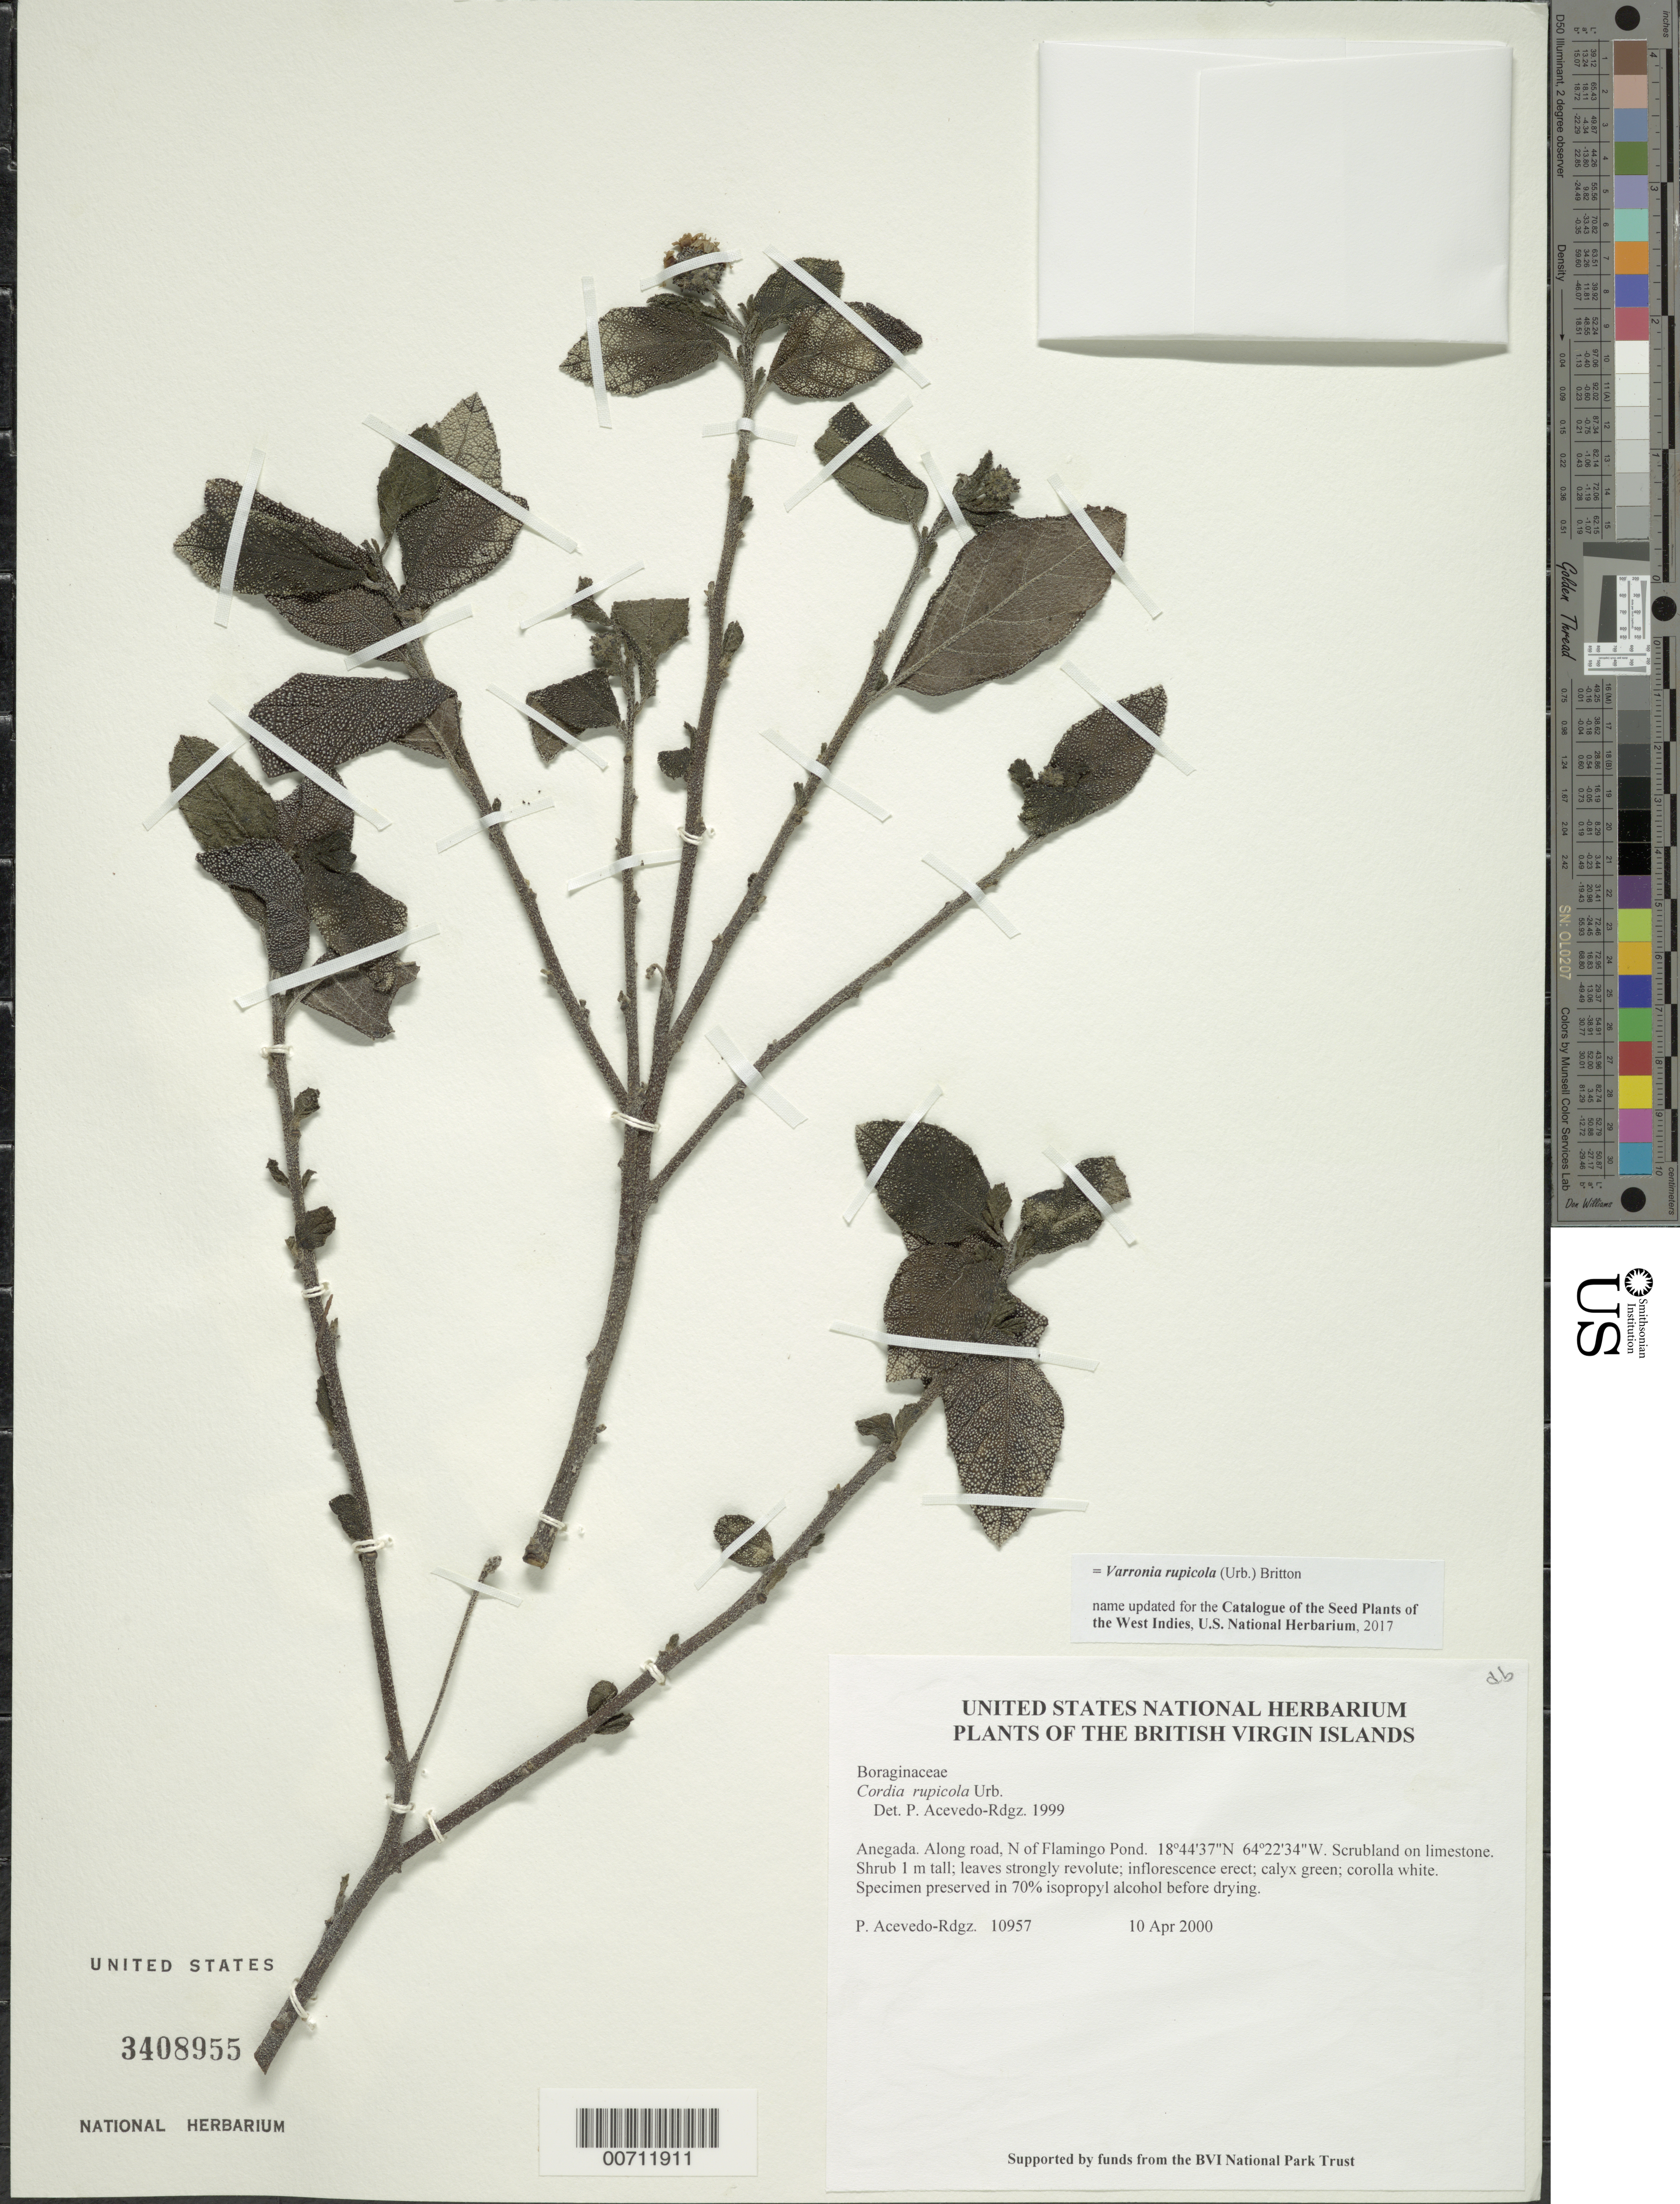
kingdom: Plantae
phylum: Tracheophyta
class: Magnoliopsida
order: Boraginales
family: Cordiaceae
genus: Varronia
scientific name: Varronia rupicola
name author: (Urb.) Britton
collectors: P. Acevedo-Rodr.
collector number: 10957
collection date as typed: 10 Apr 2000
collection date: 2000-04-10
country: British Virgin Islands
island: Anegada I.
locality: Along road, N of Flamingo Pond.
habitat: Scrubland on limestone.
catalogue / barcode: US 3408955